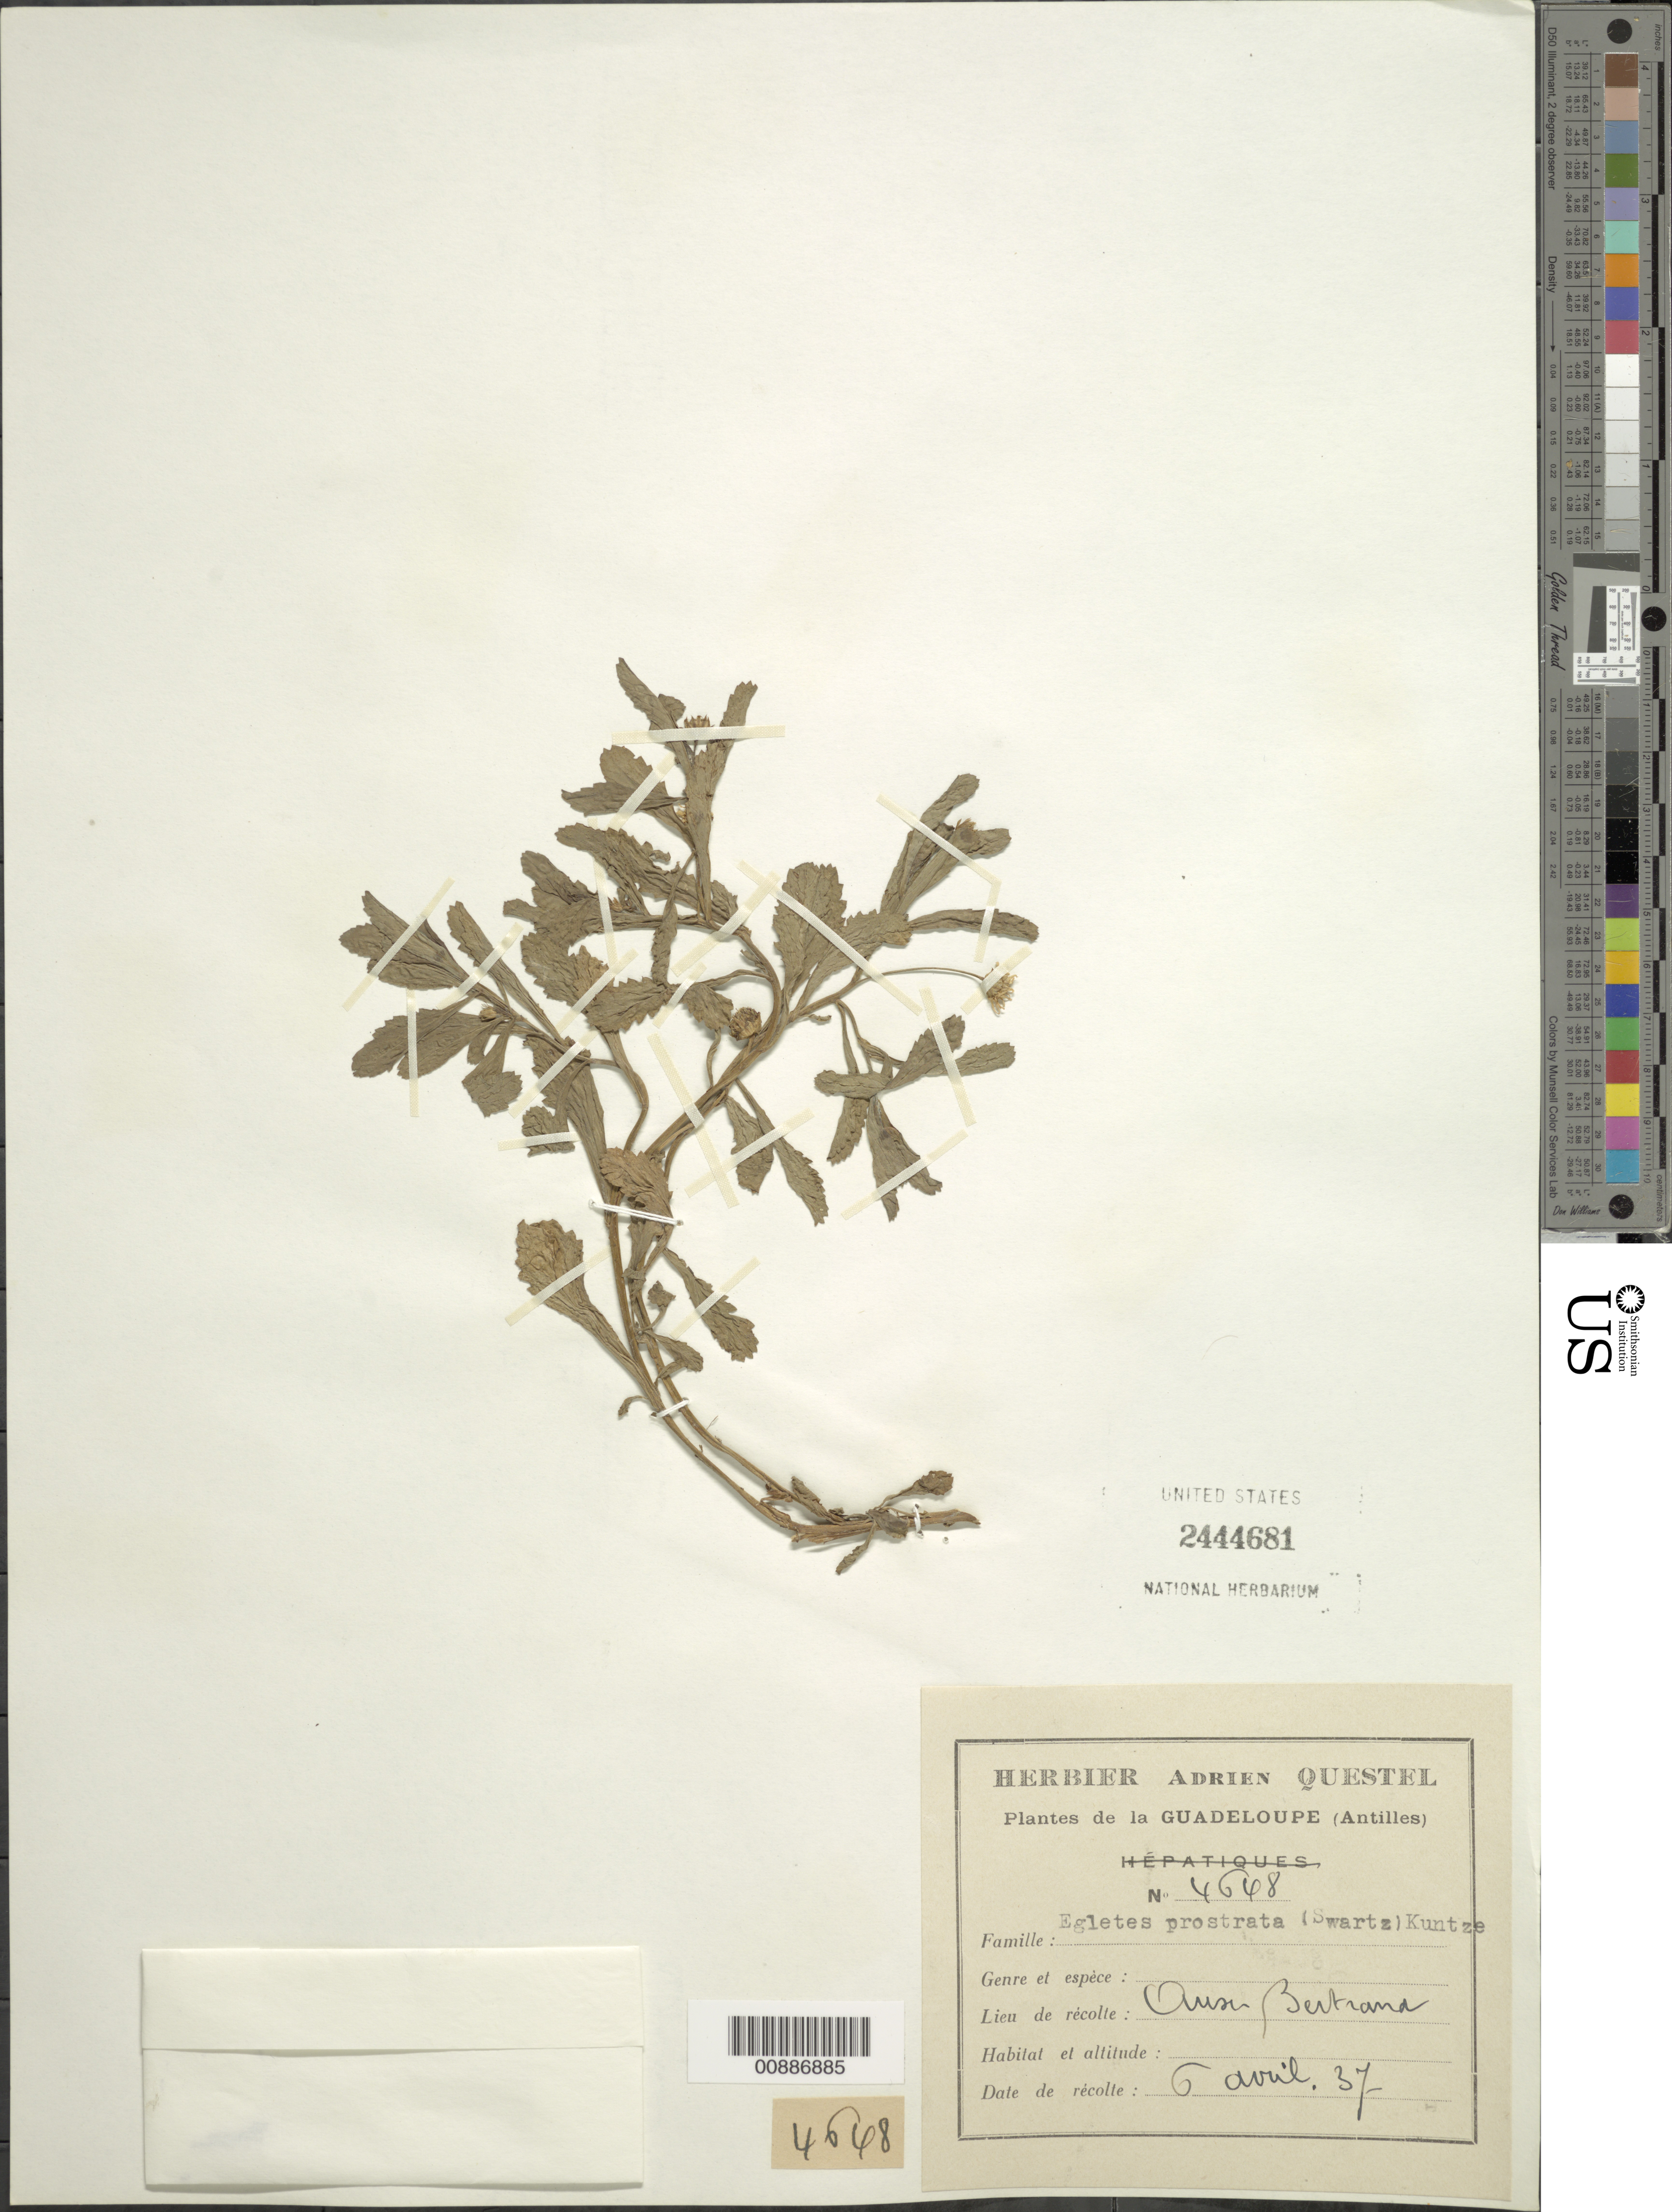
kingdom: Plantae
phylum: Tracheophyta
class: Magnoliopsida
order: Asterales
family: Asteraceae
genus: Egletes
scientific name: Egletes prostrata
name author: (Sw.) Kuntze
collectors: A. Questel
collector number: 4648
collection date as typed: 06 Apr 1937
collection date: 1937-04-06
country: Guadeloupe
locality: Anse Bertrana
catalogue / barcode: US 2444681